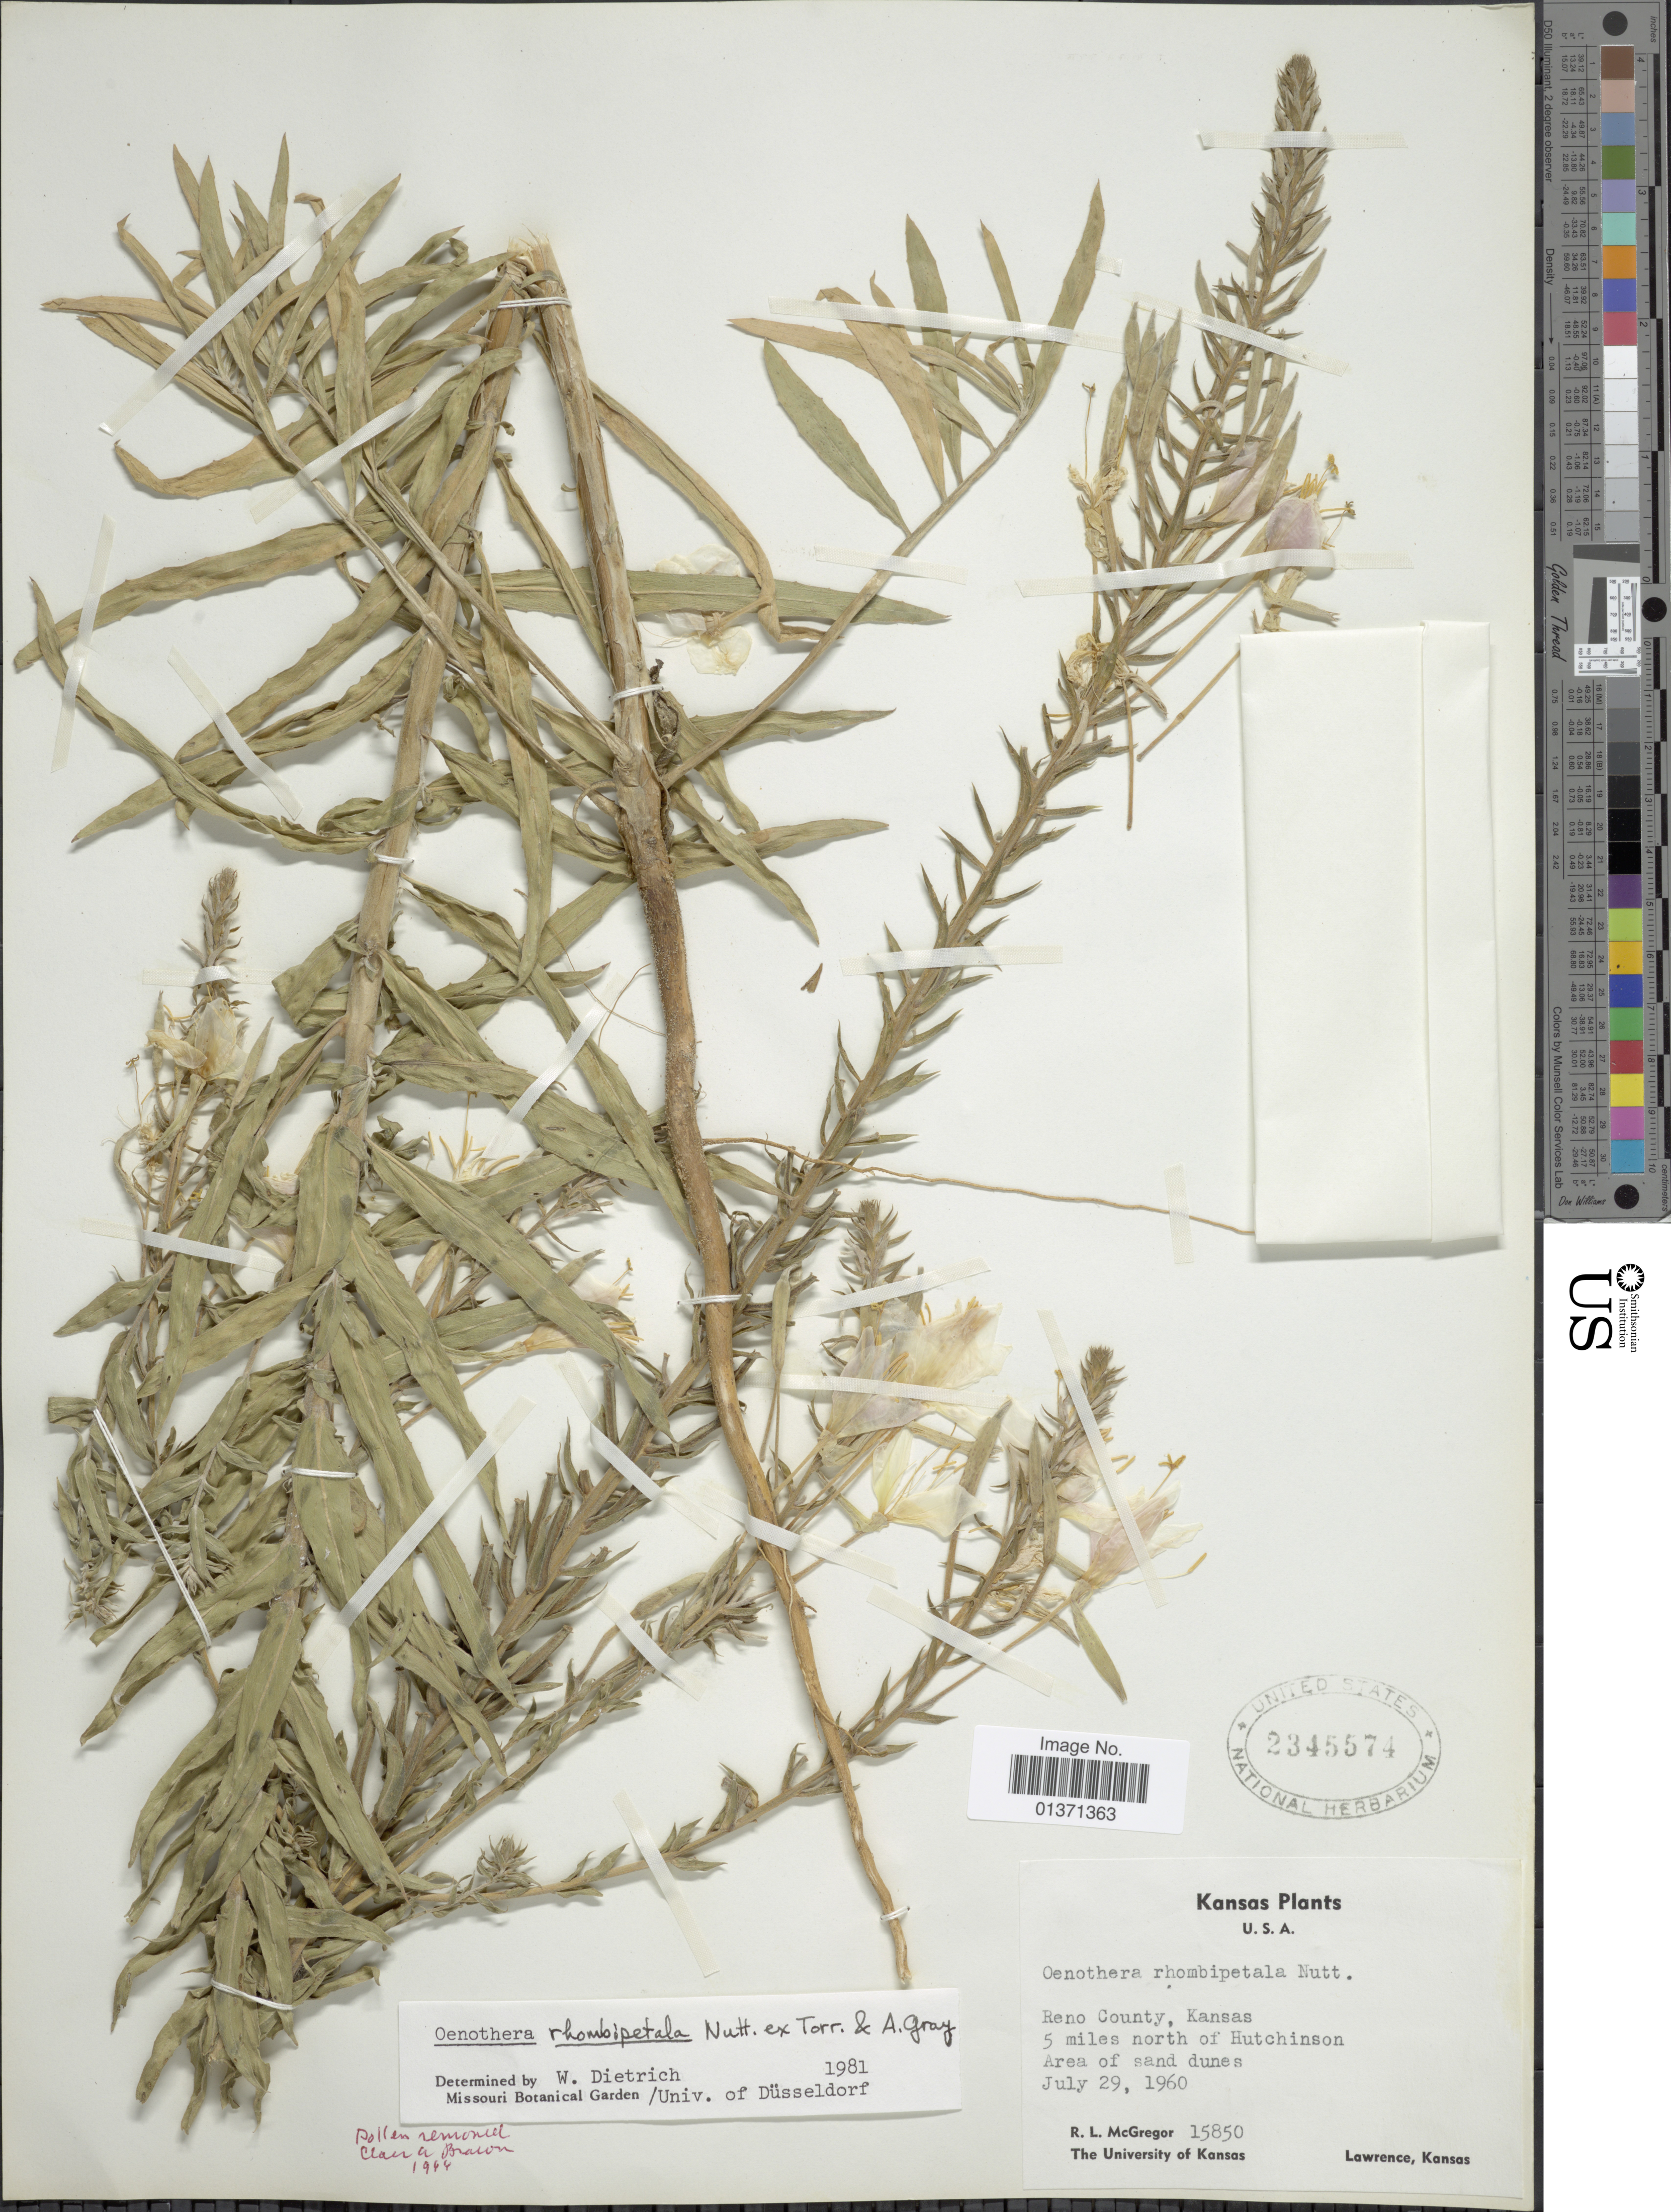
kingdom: Plantae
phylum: Tracheophyta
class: Magnoliopsida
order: Myrtales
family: Onagraceae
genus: Oenothera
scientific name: Oenothera rhombipetala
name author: Nutt. ex Torr & A. Gray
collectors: R. McGregor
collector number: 15850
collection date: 1960-07-29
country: United States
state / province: Kansas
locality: Reno County, 5 miles north of Hutchison. Area of sand dunes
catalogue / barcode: US 2345574